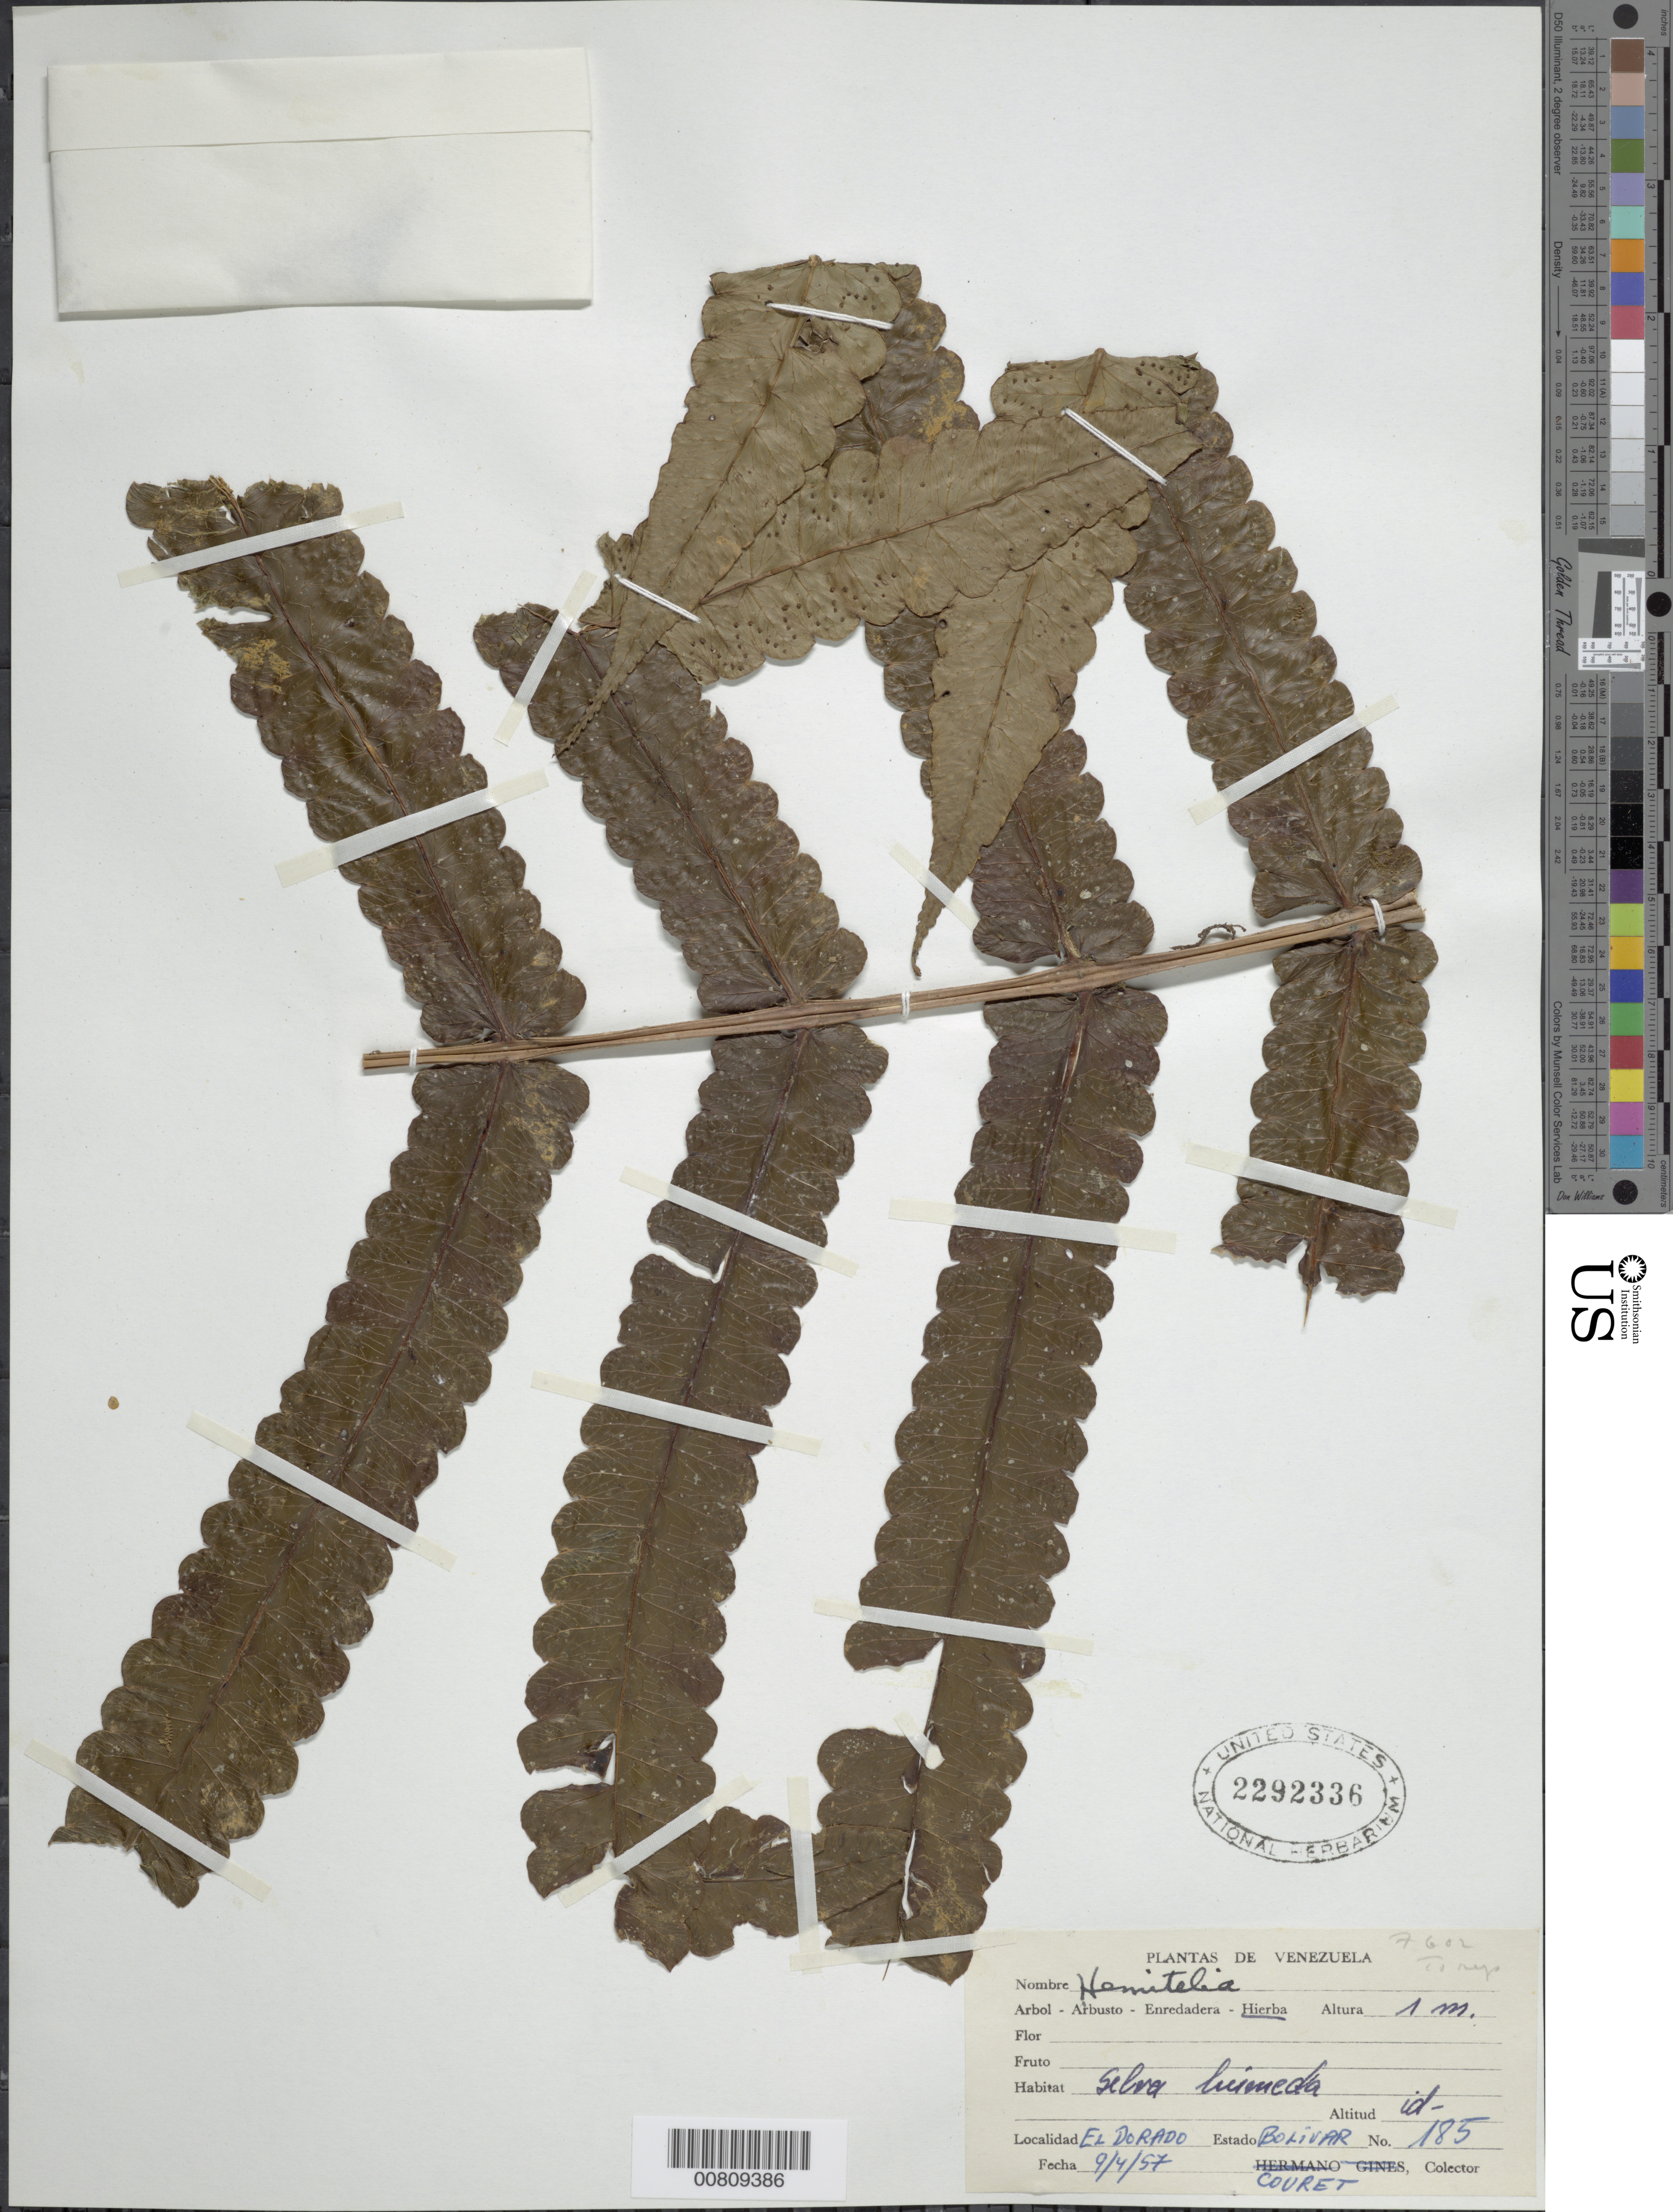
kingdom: Plantae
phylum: Tracheophyta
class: Polypodiopsida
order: Cyatheales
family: Cyatheaceae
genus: Cyathea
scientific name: Cyathea sp.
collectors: -. Couret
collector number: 185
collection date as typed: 9-Apr-57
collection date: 1957-04-09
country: Venezuela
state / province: Bolívar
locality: El Dorado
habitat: Humid forest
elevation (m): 185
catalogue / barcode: US 2292336